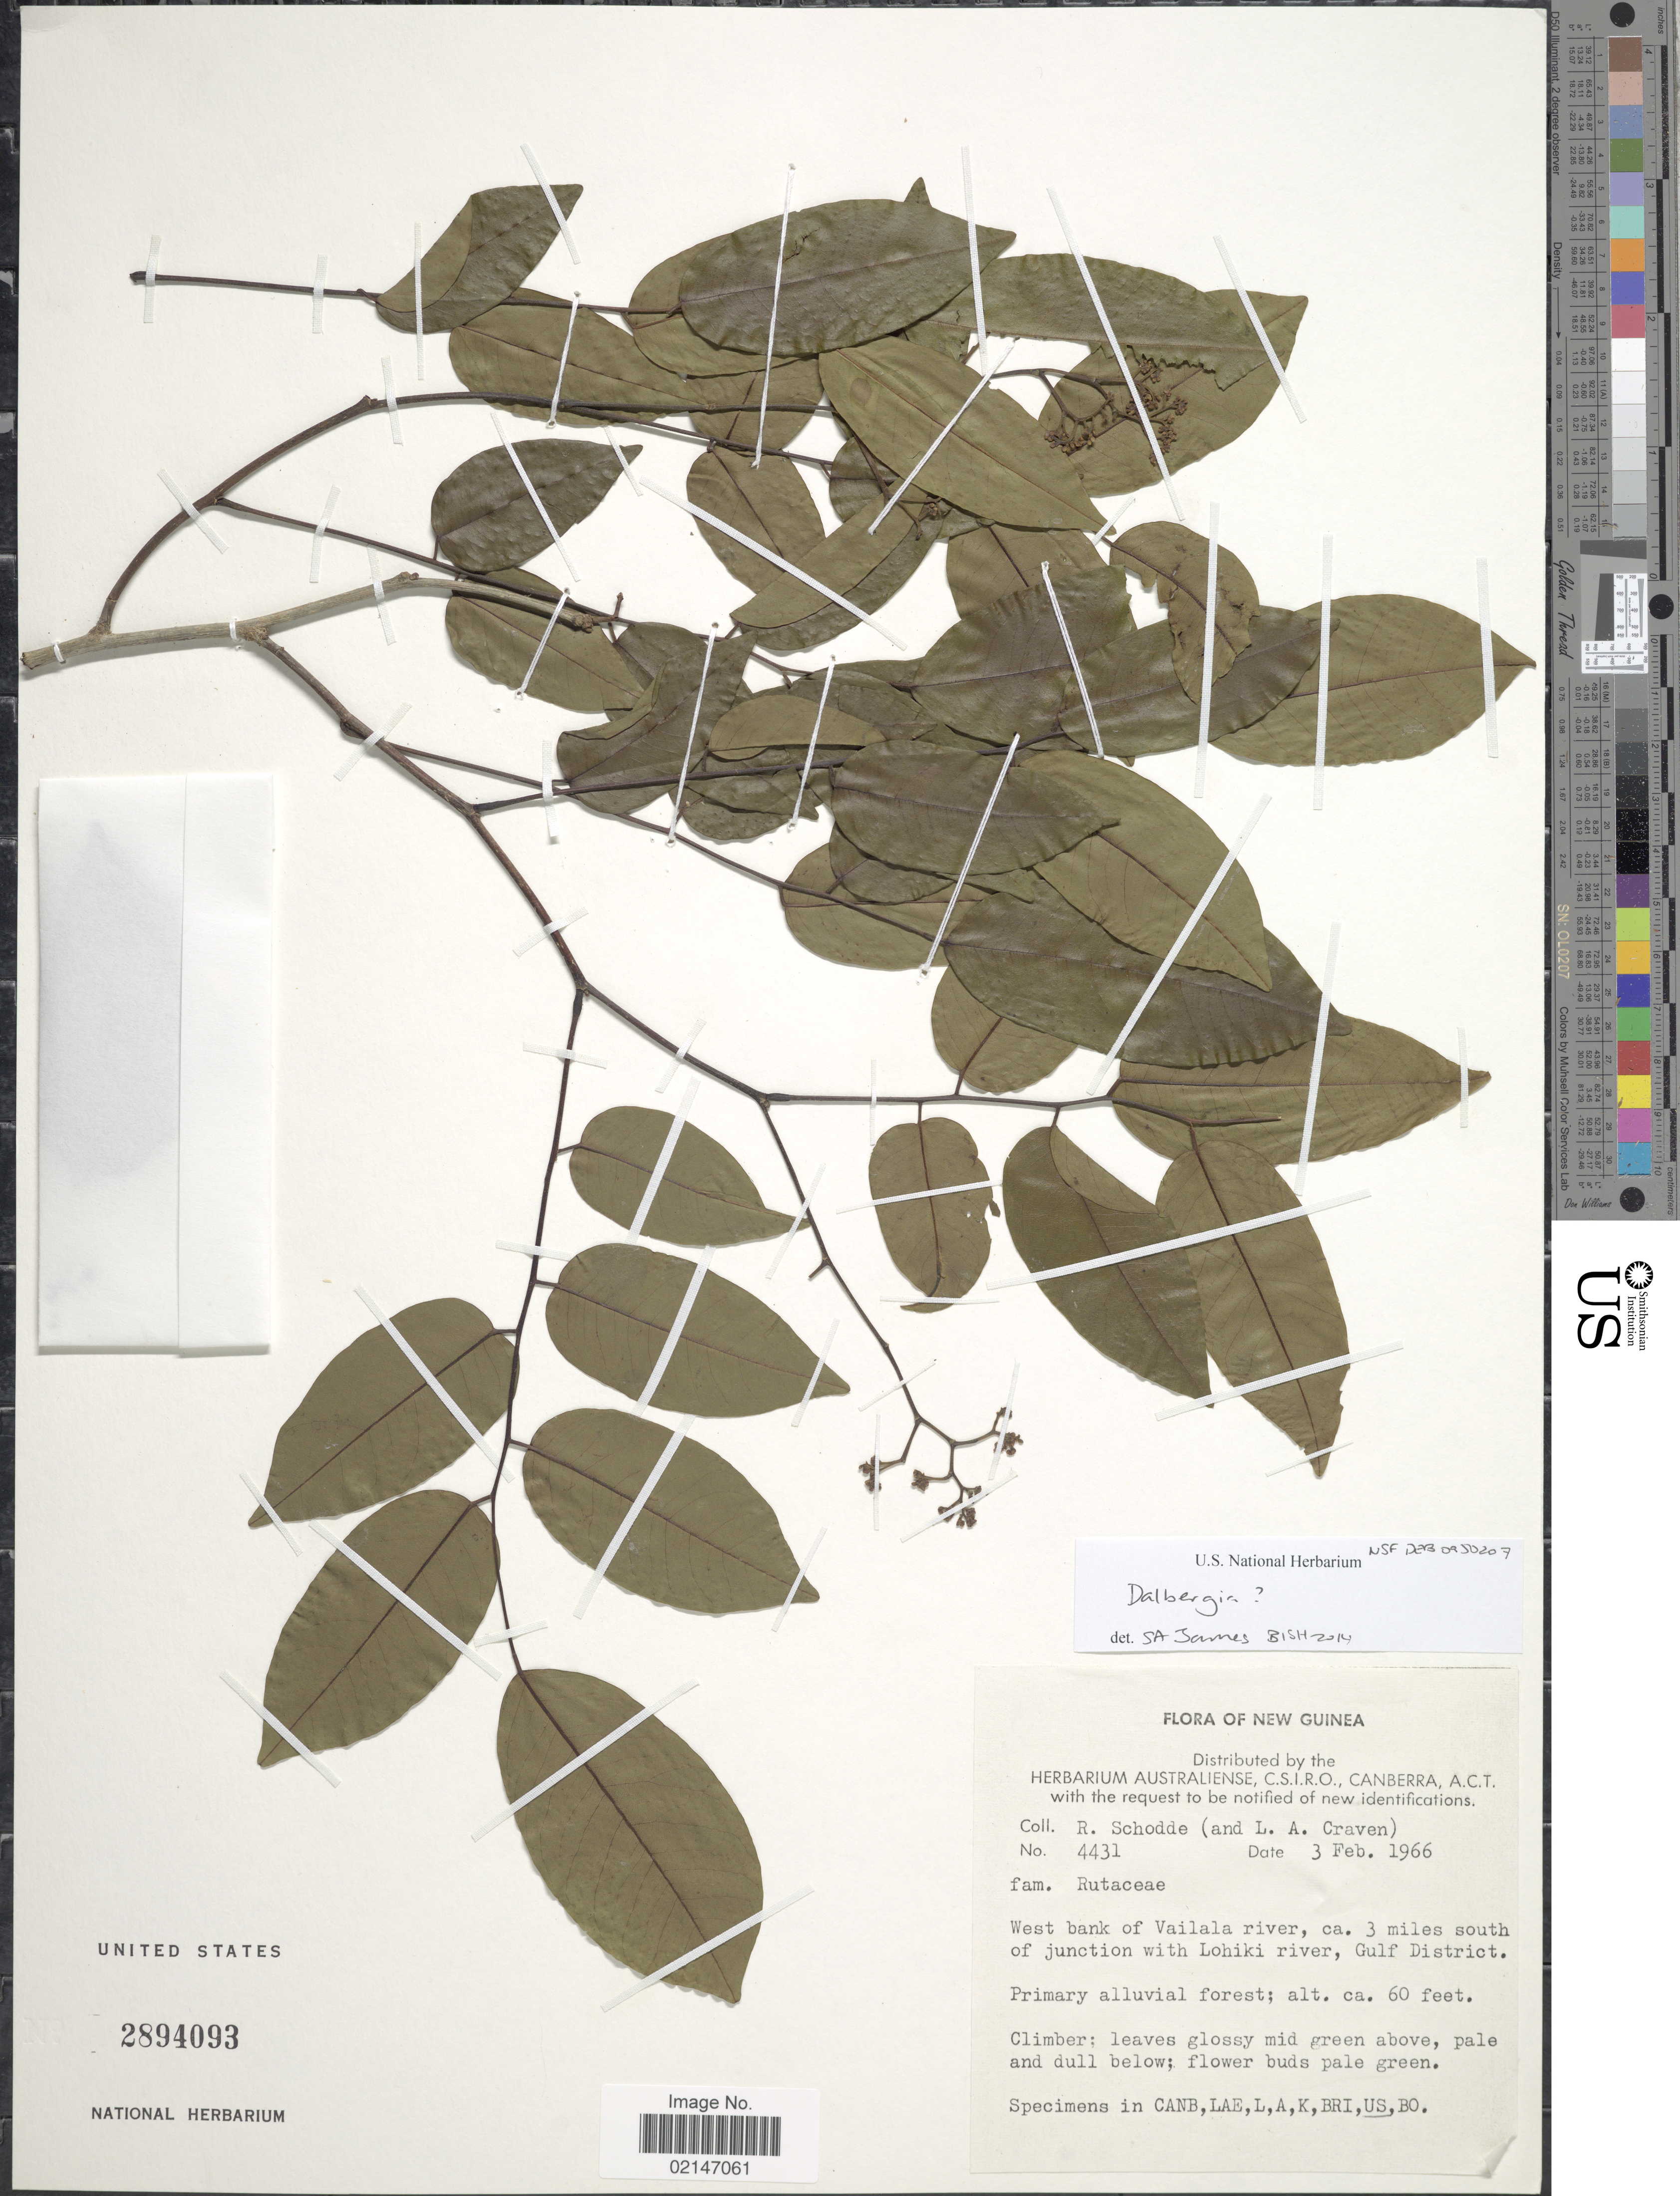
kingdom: Plantae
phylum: Tracheophyta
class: Magnoliopsida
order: Fabales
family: Fabaceae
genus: Dalbergia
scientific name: Dalbergia sp.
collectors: R. Schodde & L. A. Craven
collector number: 4431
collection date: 1966-02-03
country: Papua New Guinea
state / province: Gulf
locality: West bank of Vailala river, ca. 3 miles south of junction with Lohiki river, Primary alluvial forest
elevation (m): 18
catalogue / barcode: US 2894093